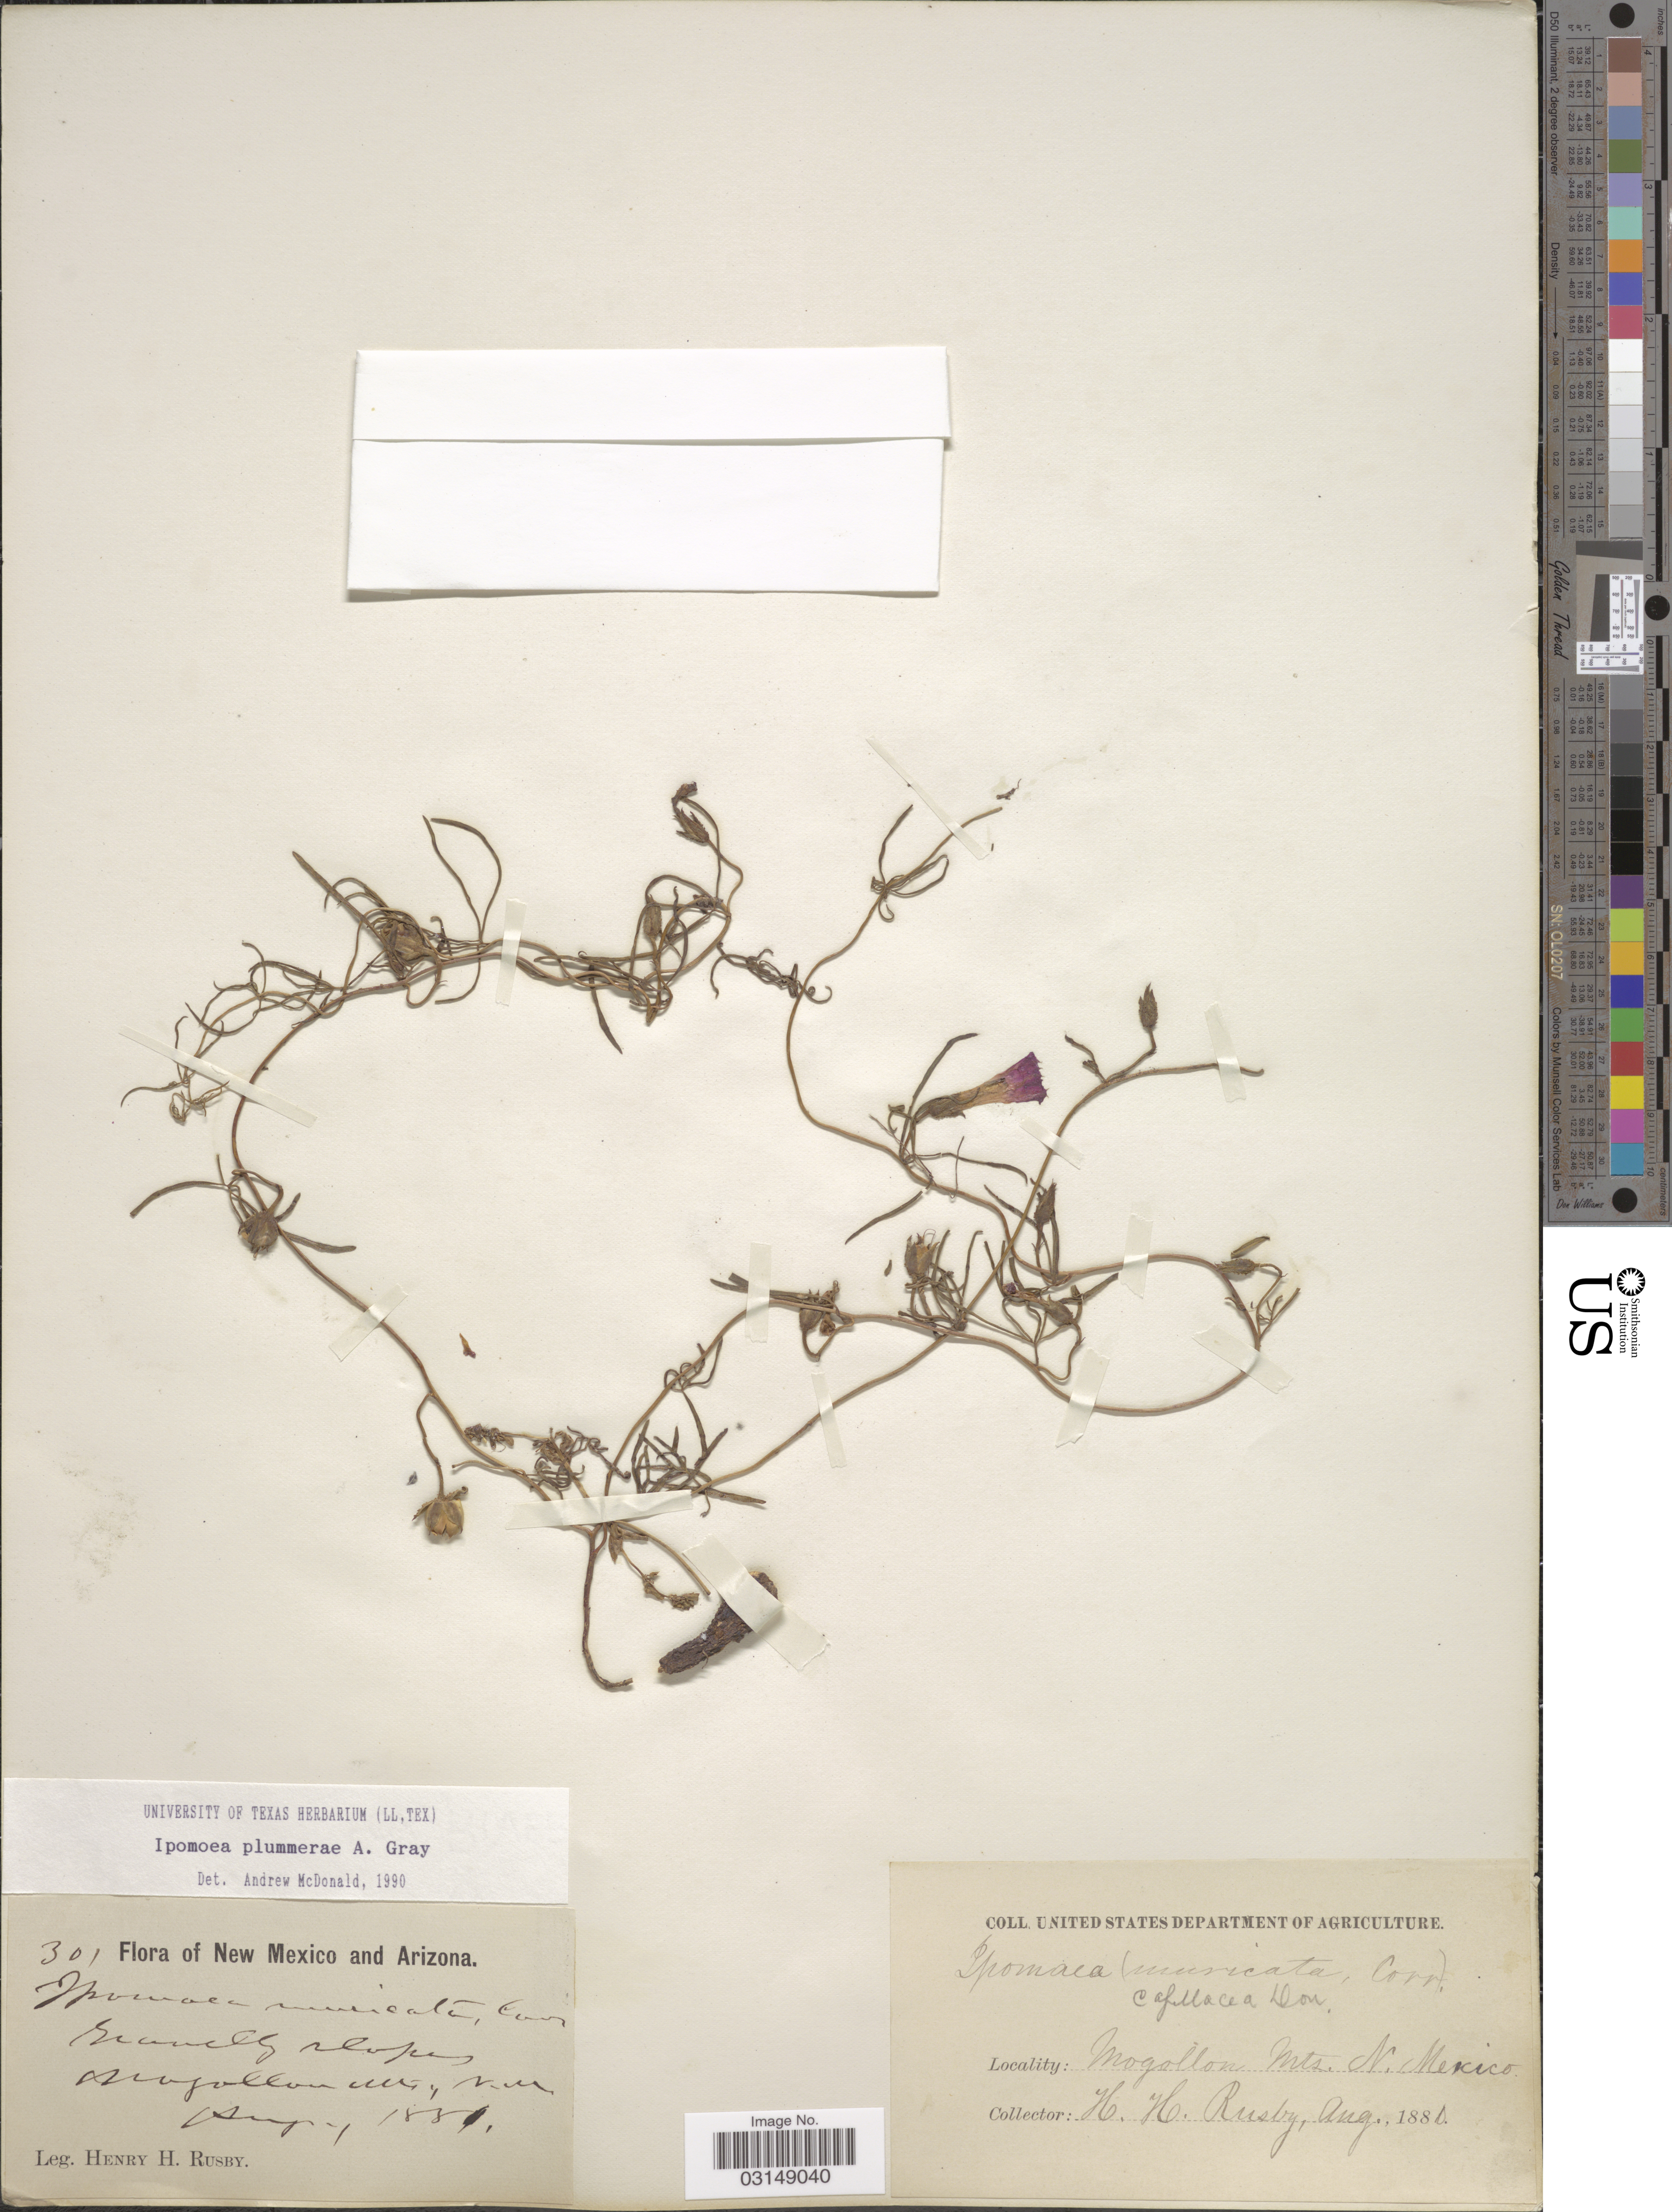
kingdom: Plantae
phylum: Tracheophyta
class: Magnoliopsida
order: Solanales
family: Convolvulaceae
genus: Ipomoea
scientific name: Ipomoea plummerae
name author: A. Gray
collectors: H. H. Rusby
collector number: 301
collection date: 1880-08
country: United States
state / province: New Mexico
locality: Mogollon Mts.